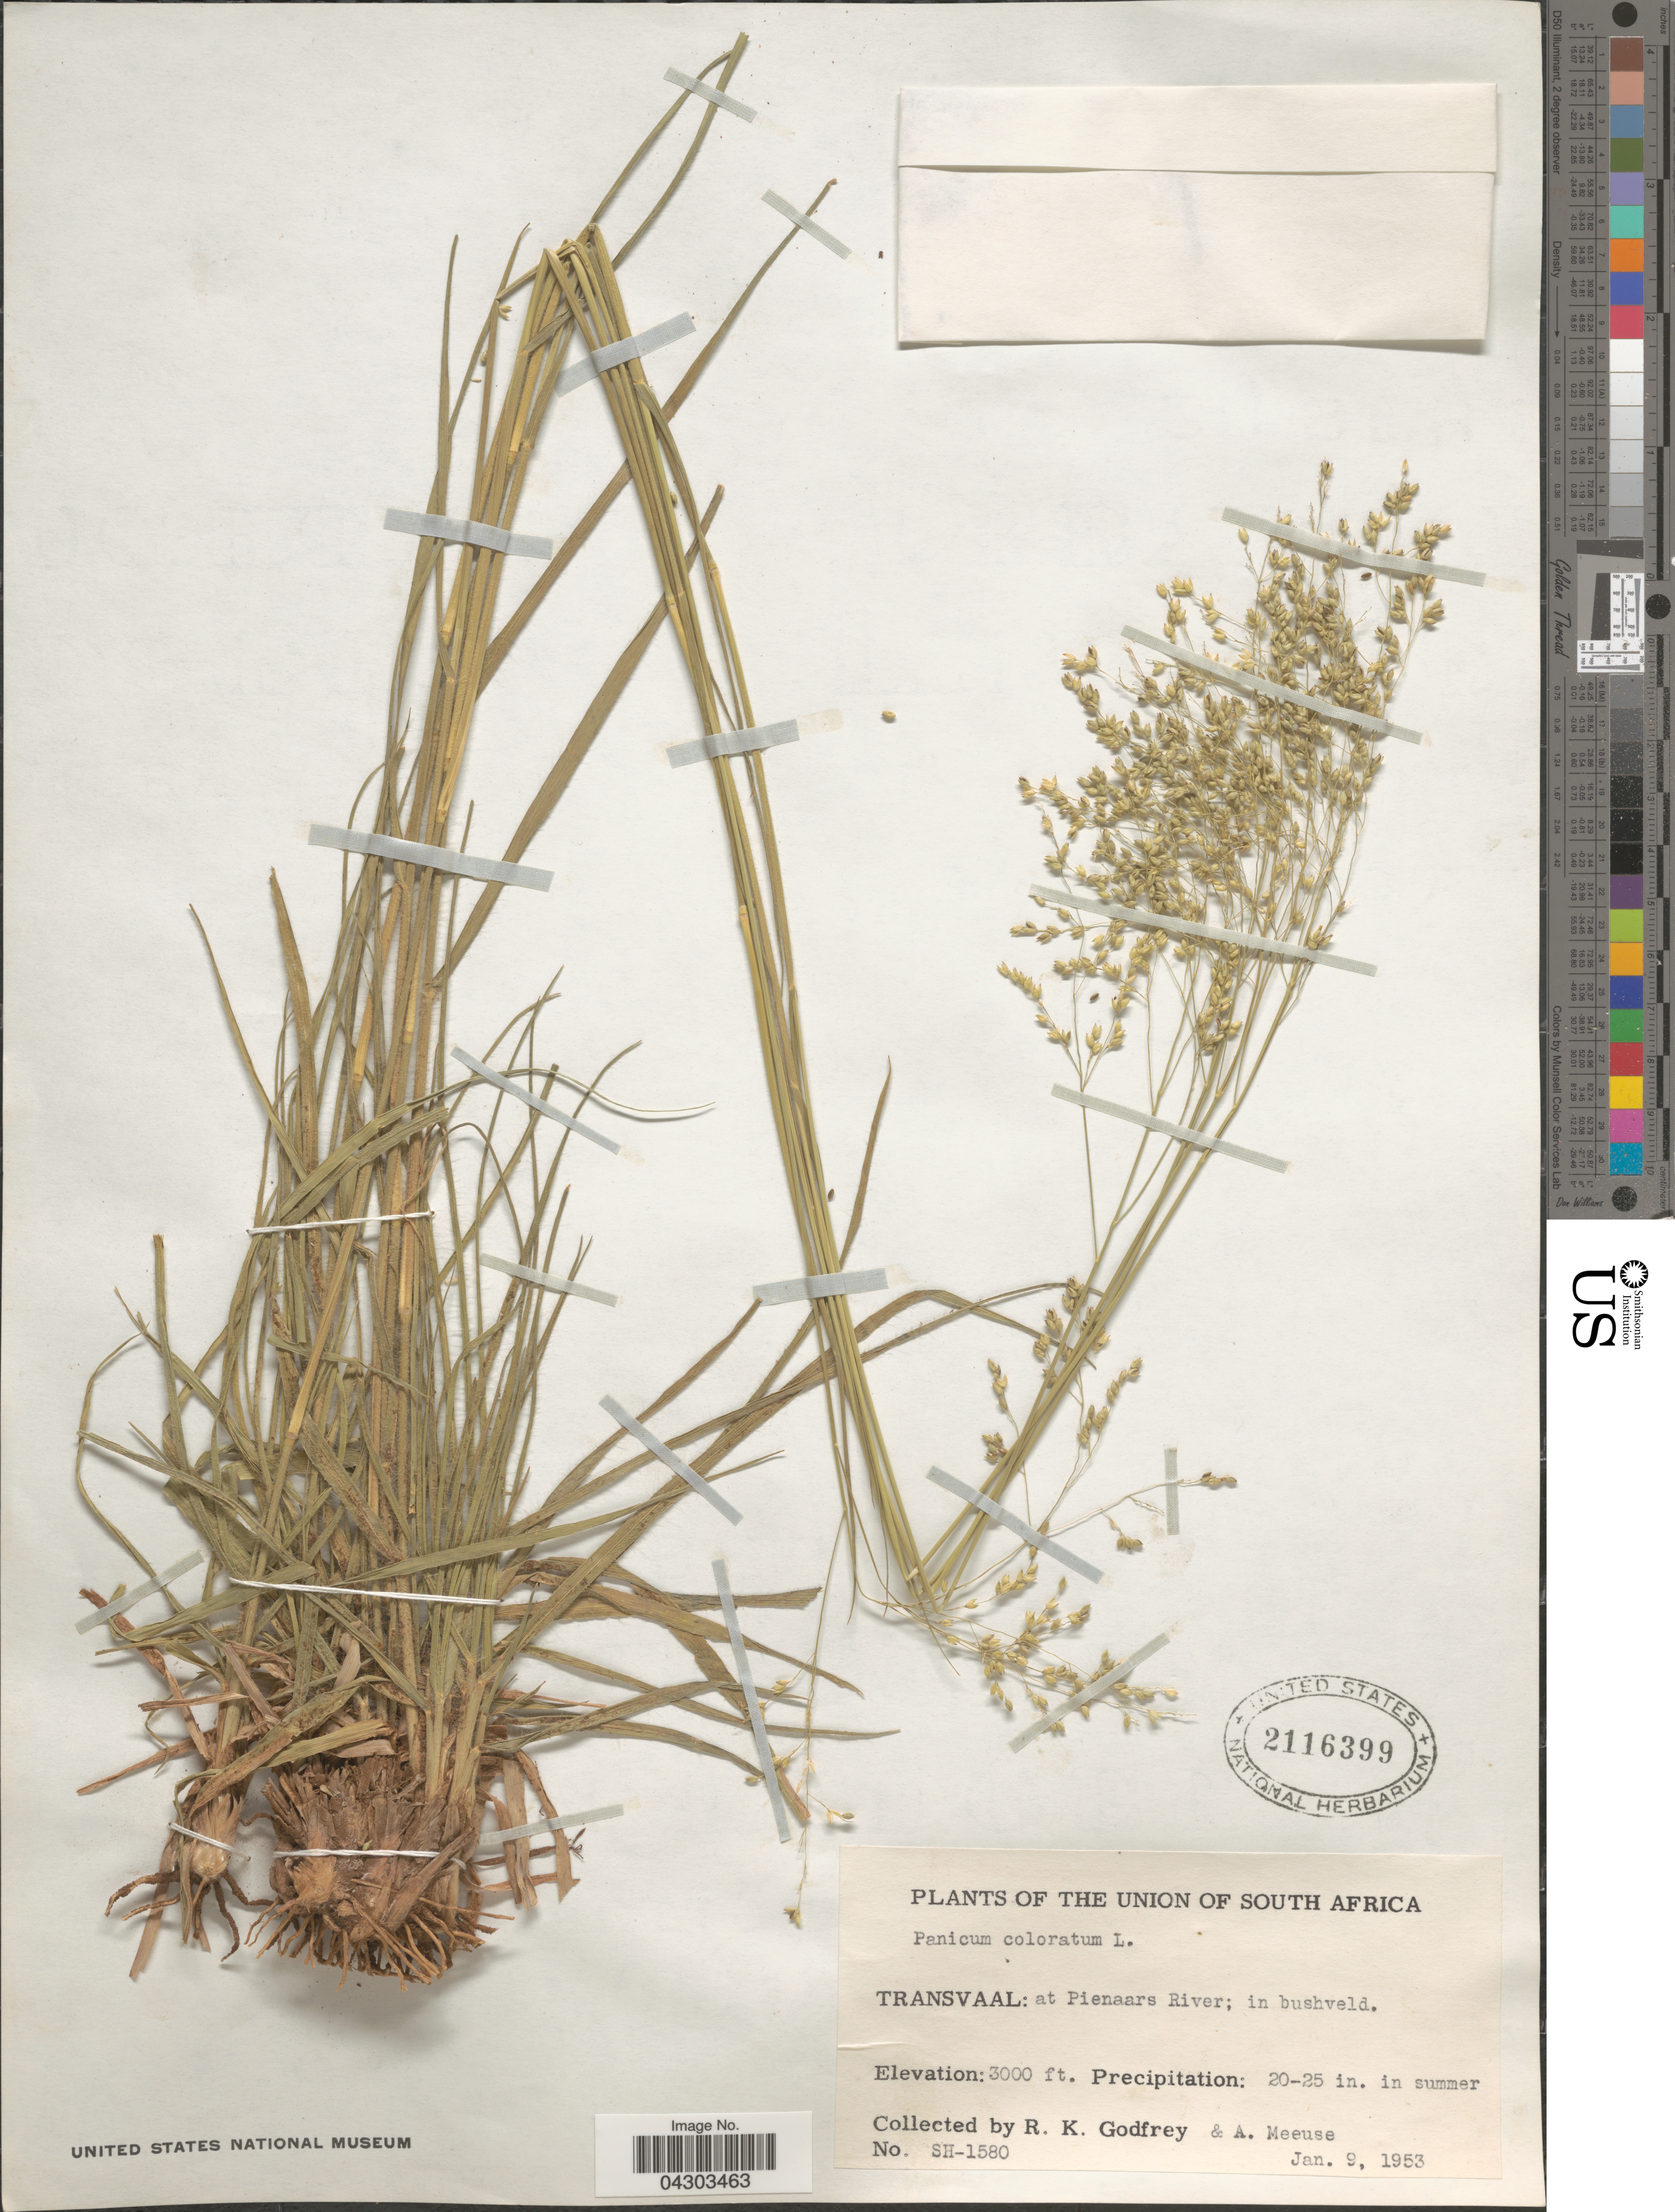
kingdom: Plantae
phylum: Tracheophyta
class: Liliopsida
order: Poales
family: Poaceae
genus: Panicum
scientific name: Panicum coloratum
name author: L.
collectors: R. K. Godfrey & A. D. J. Meeuse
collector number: SH-1580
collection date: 1953-01-09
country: South Africa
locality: Union of South Africa. Transvaal: at Pienaars River; in bushveld.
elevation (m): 914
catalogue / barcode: US 2116399